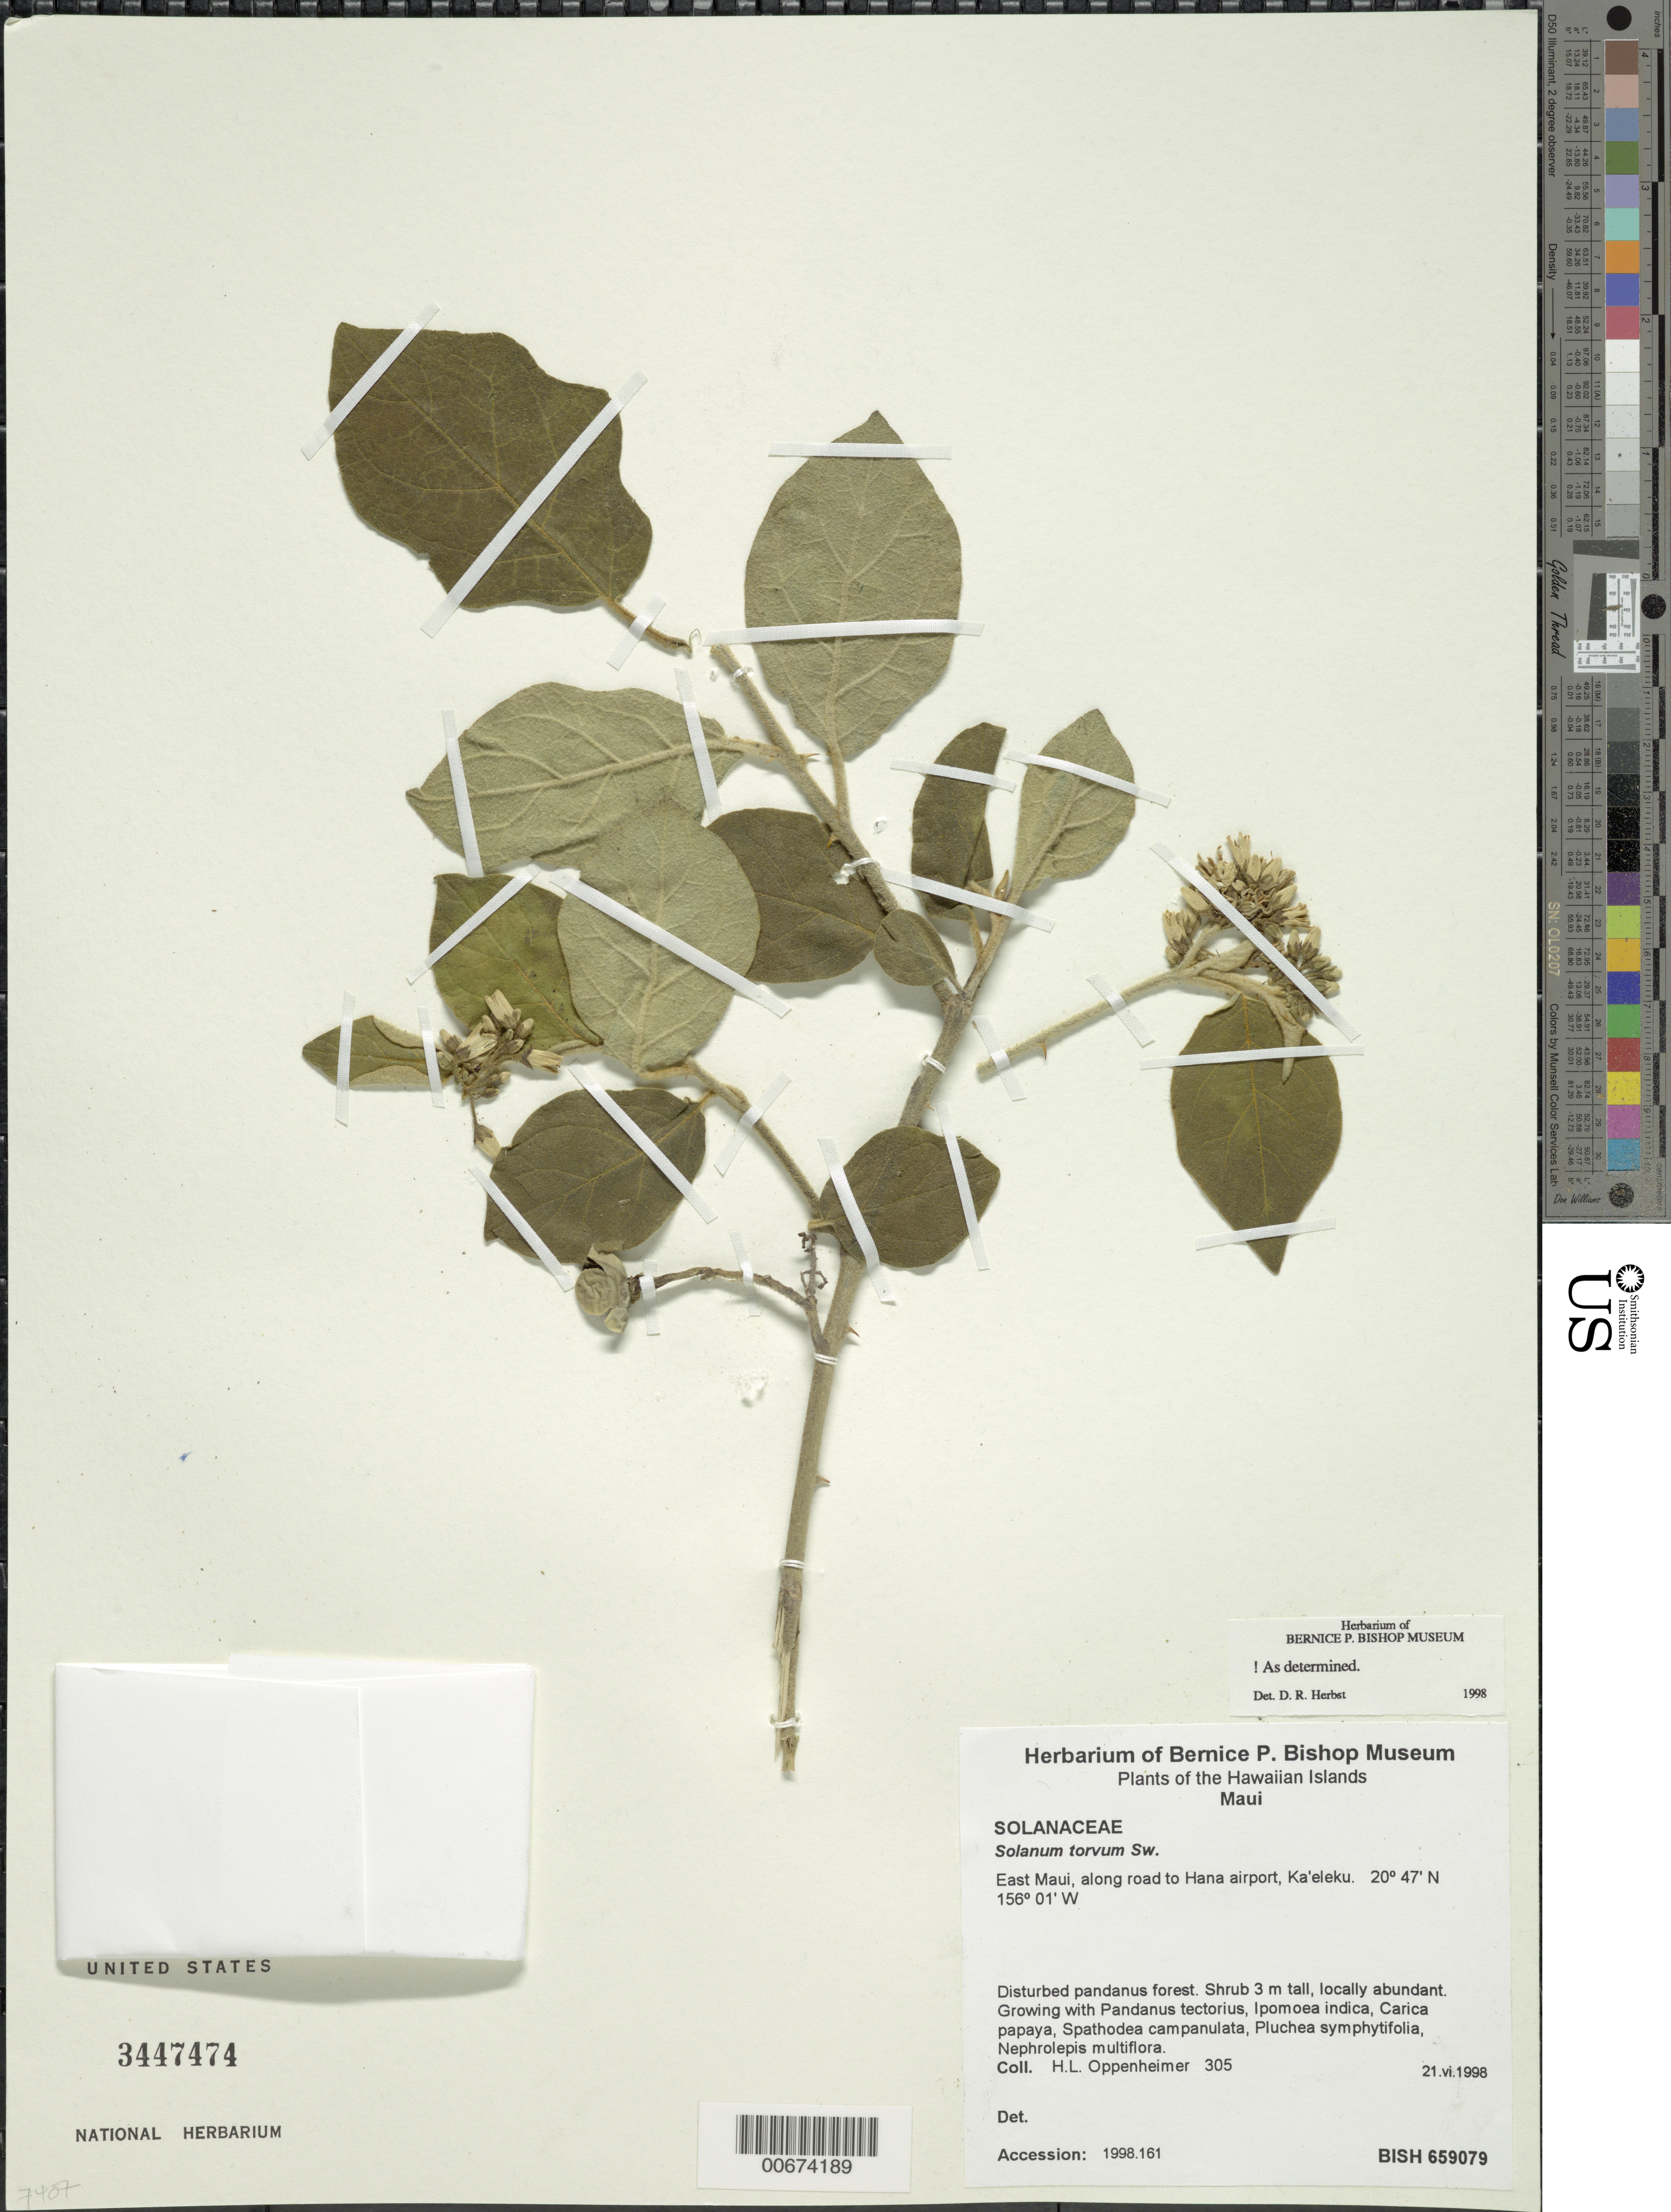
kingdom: Plantae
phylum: Tracheophyta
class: Magnoliopsida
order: Solanales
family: Solanaceae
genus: Solanum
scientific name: Solanum torvum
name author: Sw.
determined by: Herbst, D. R.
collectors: H. L. Oppenheimer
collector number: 305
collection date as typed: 21 Jun 1998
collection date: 1998-06-21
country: United States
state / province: Hawaii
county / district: Maui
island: Maui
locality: E Maui, along road to Hana airport, Ka'eleku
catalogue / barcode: US 3447474